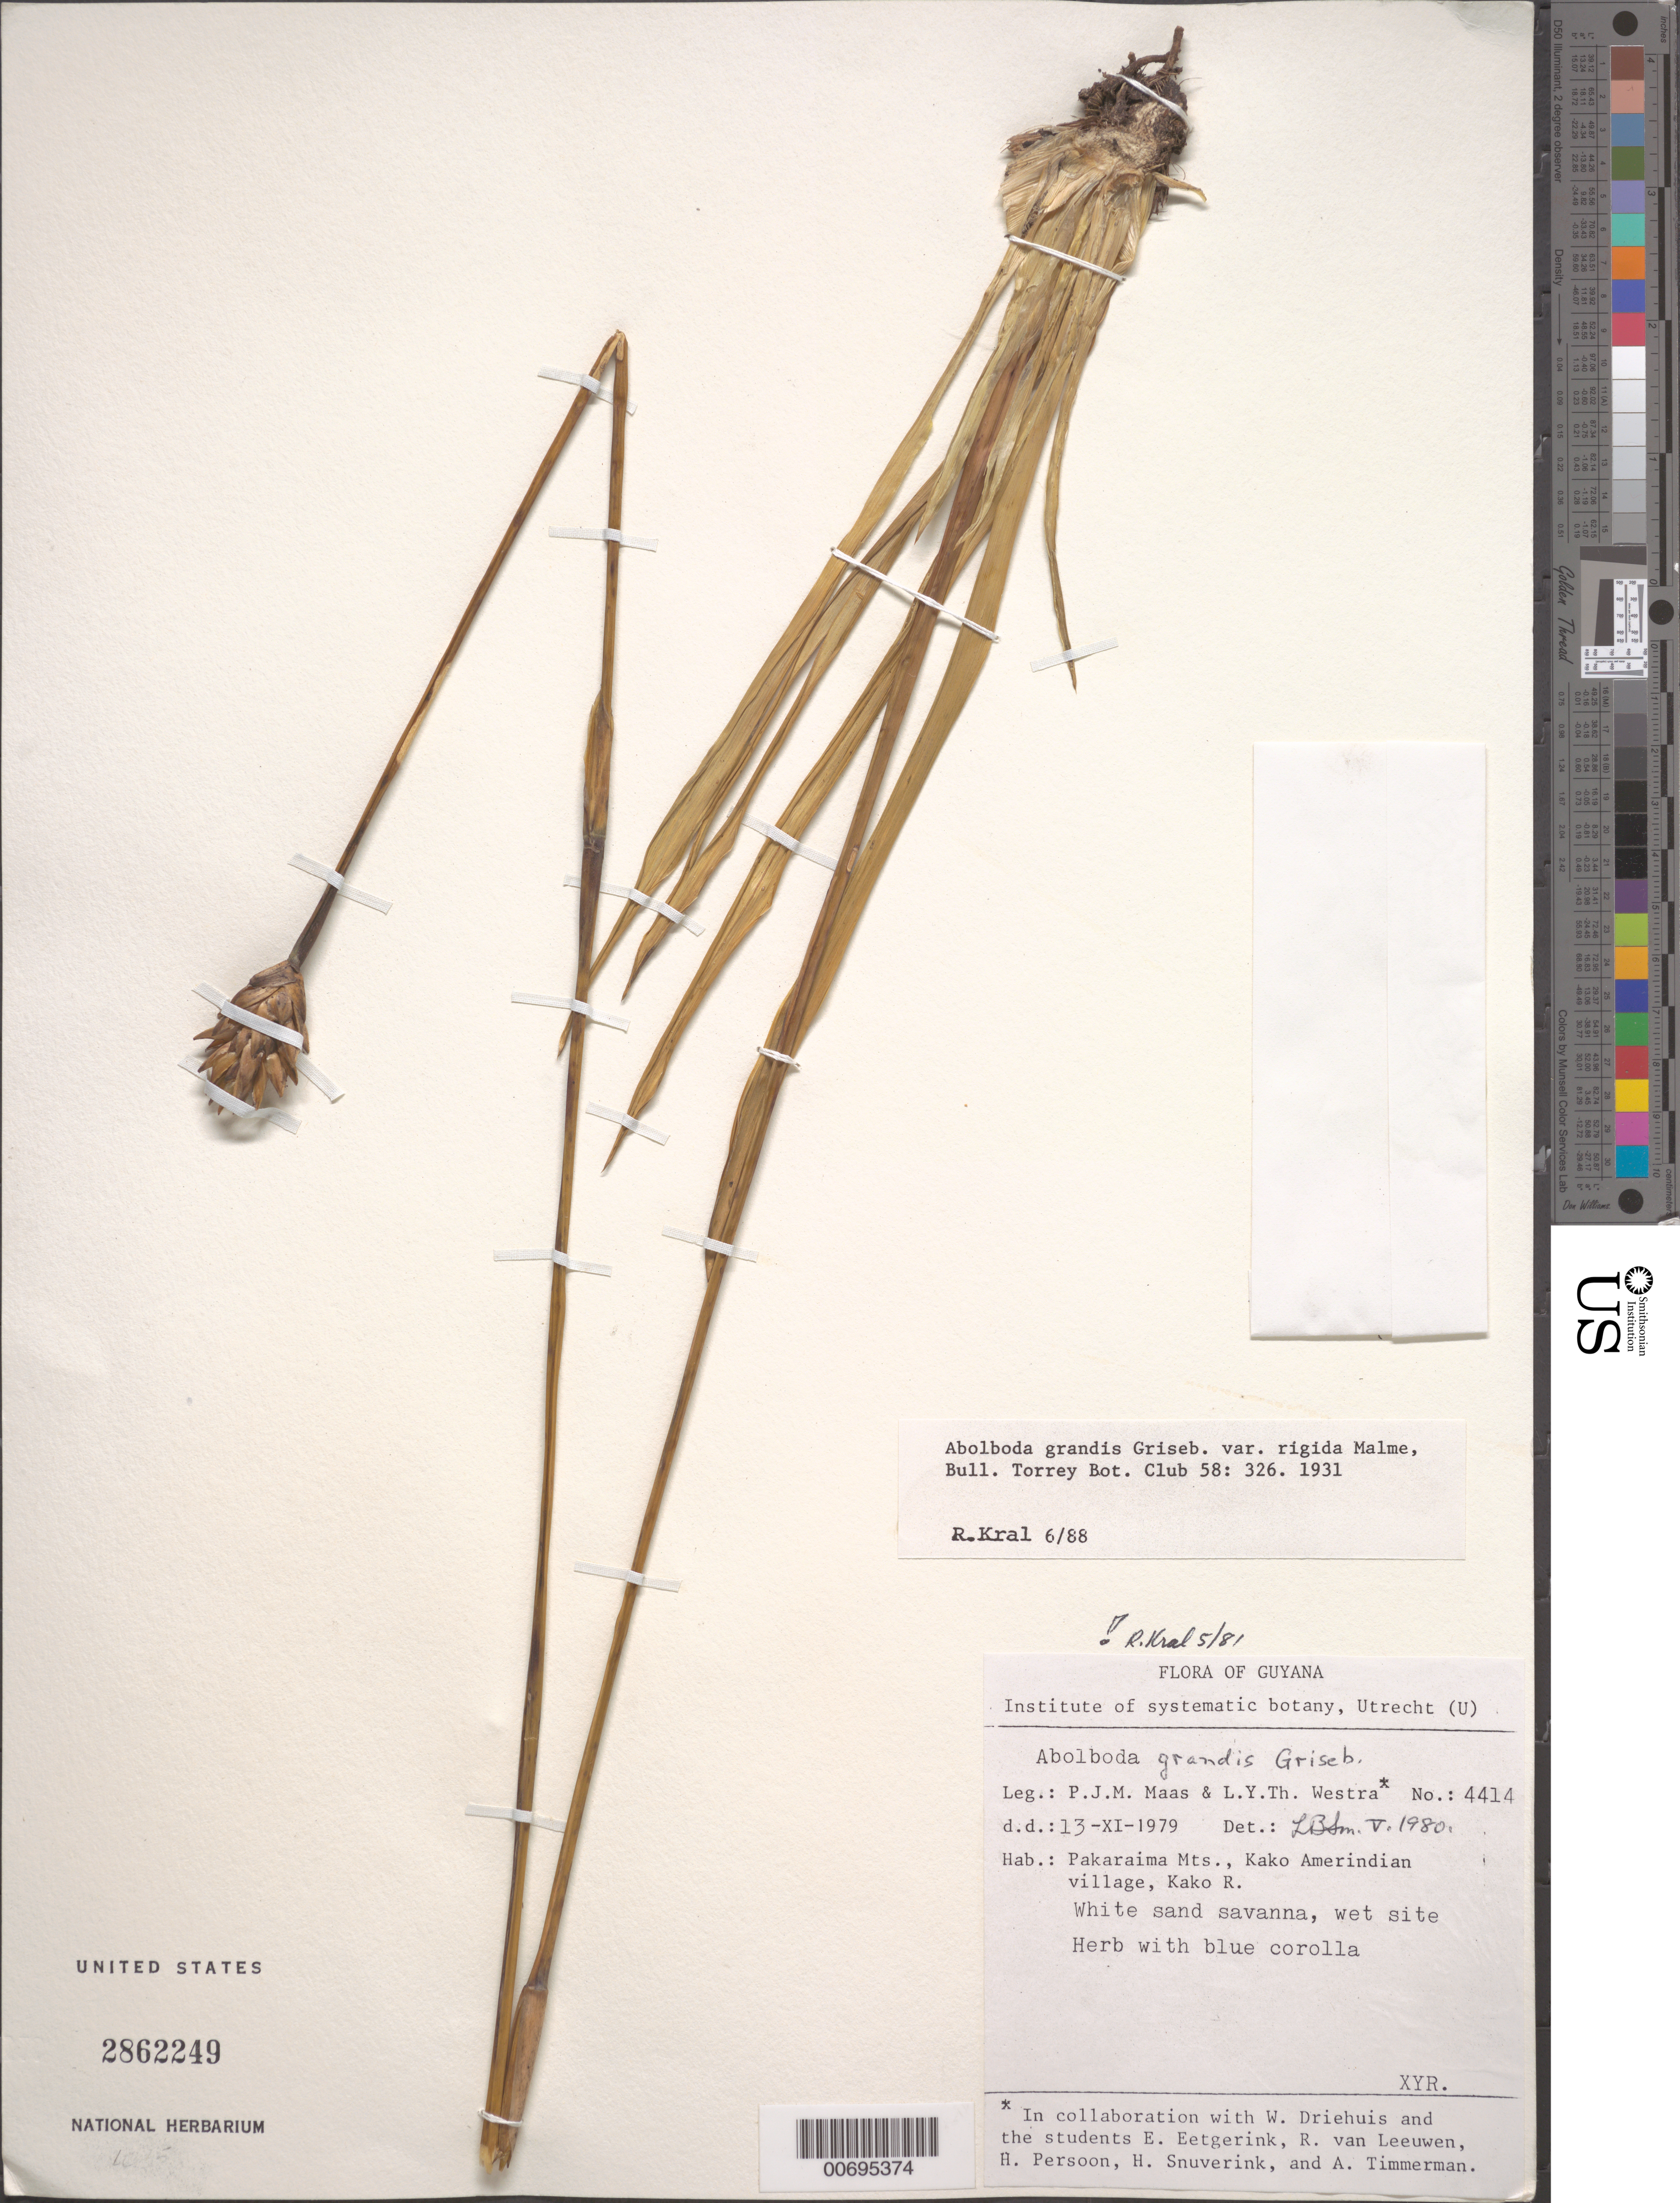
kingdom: Plantae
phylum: Tracheophyta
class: Liliopsida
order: Poales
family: Xyridaceae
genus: Abolboda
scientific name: Abolboda grandis var. rigida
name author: Malme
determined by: Kral, Robert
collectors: P. Maas & L. Y. T. Westra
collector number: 4414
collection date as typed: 13-Nov-79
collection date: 1979-11-13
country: Guyana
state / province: Cuyuni-Mazaruni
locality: Kako Amerindian village, Kako R., Pakaraima Mts.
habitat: White sand savanna; wet site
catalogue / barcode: US 2862249